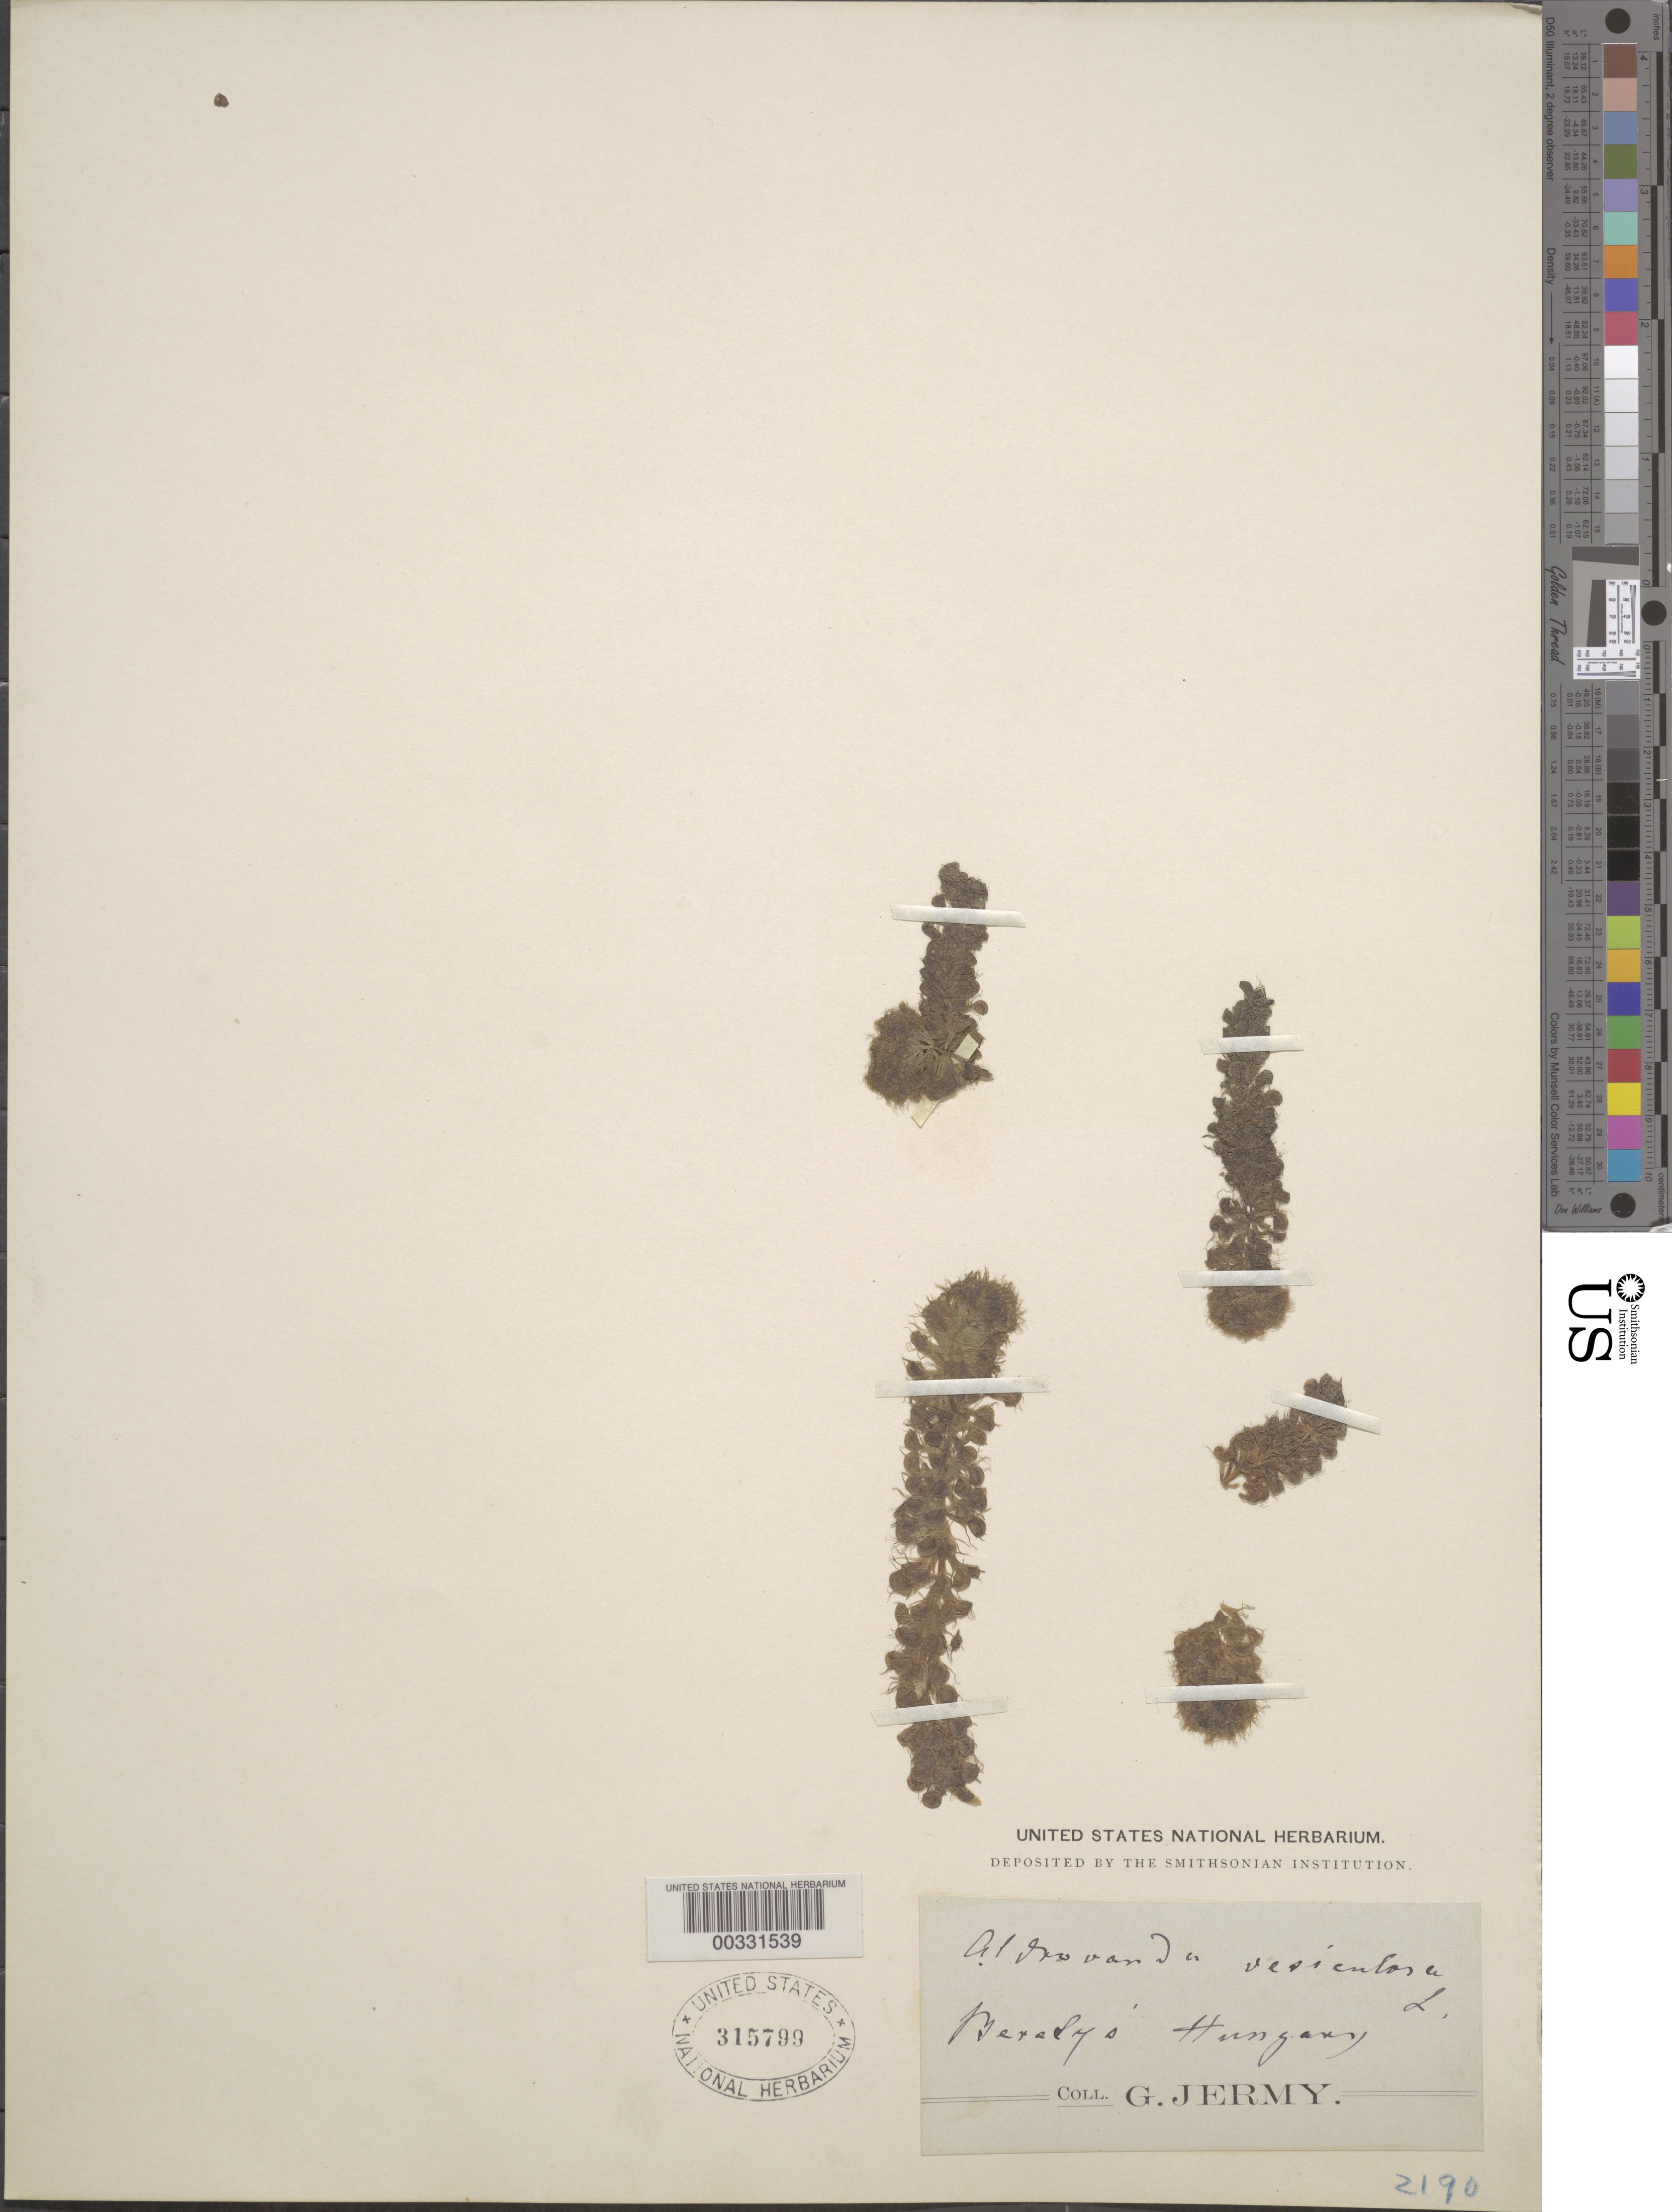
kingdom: Plantae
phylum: Tracheophyta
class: Magnoliopsida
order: Caryophyllales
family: Droseraceae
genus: Aldrovanda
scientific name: Aldrovanda vesiculosa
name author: L.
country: Hungary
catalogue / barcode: US 315799